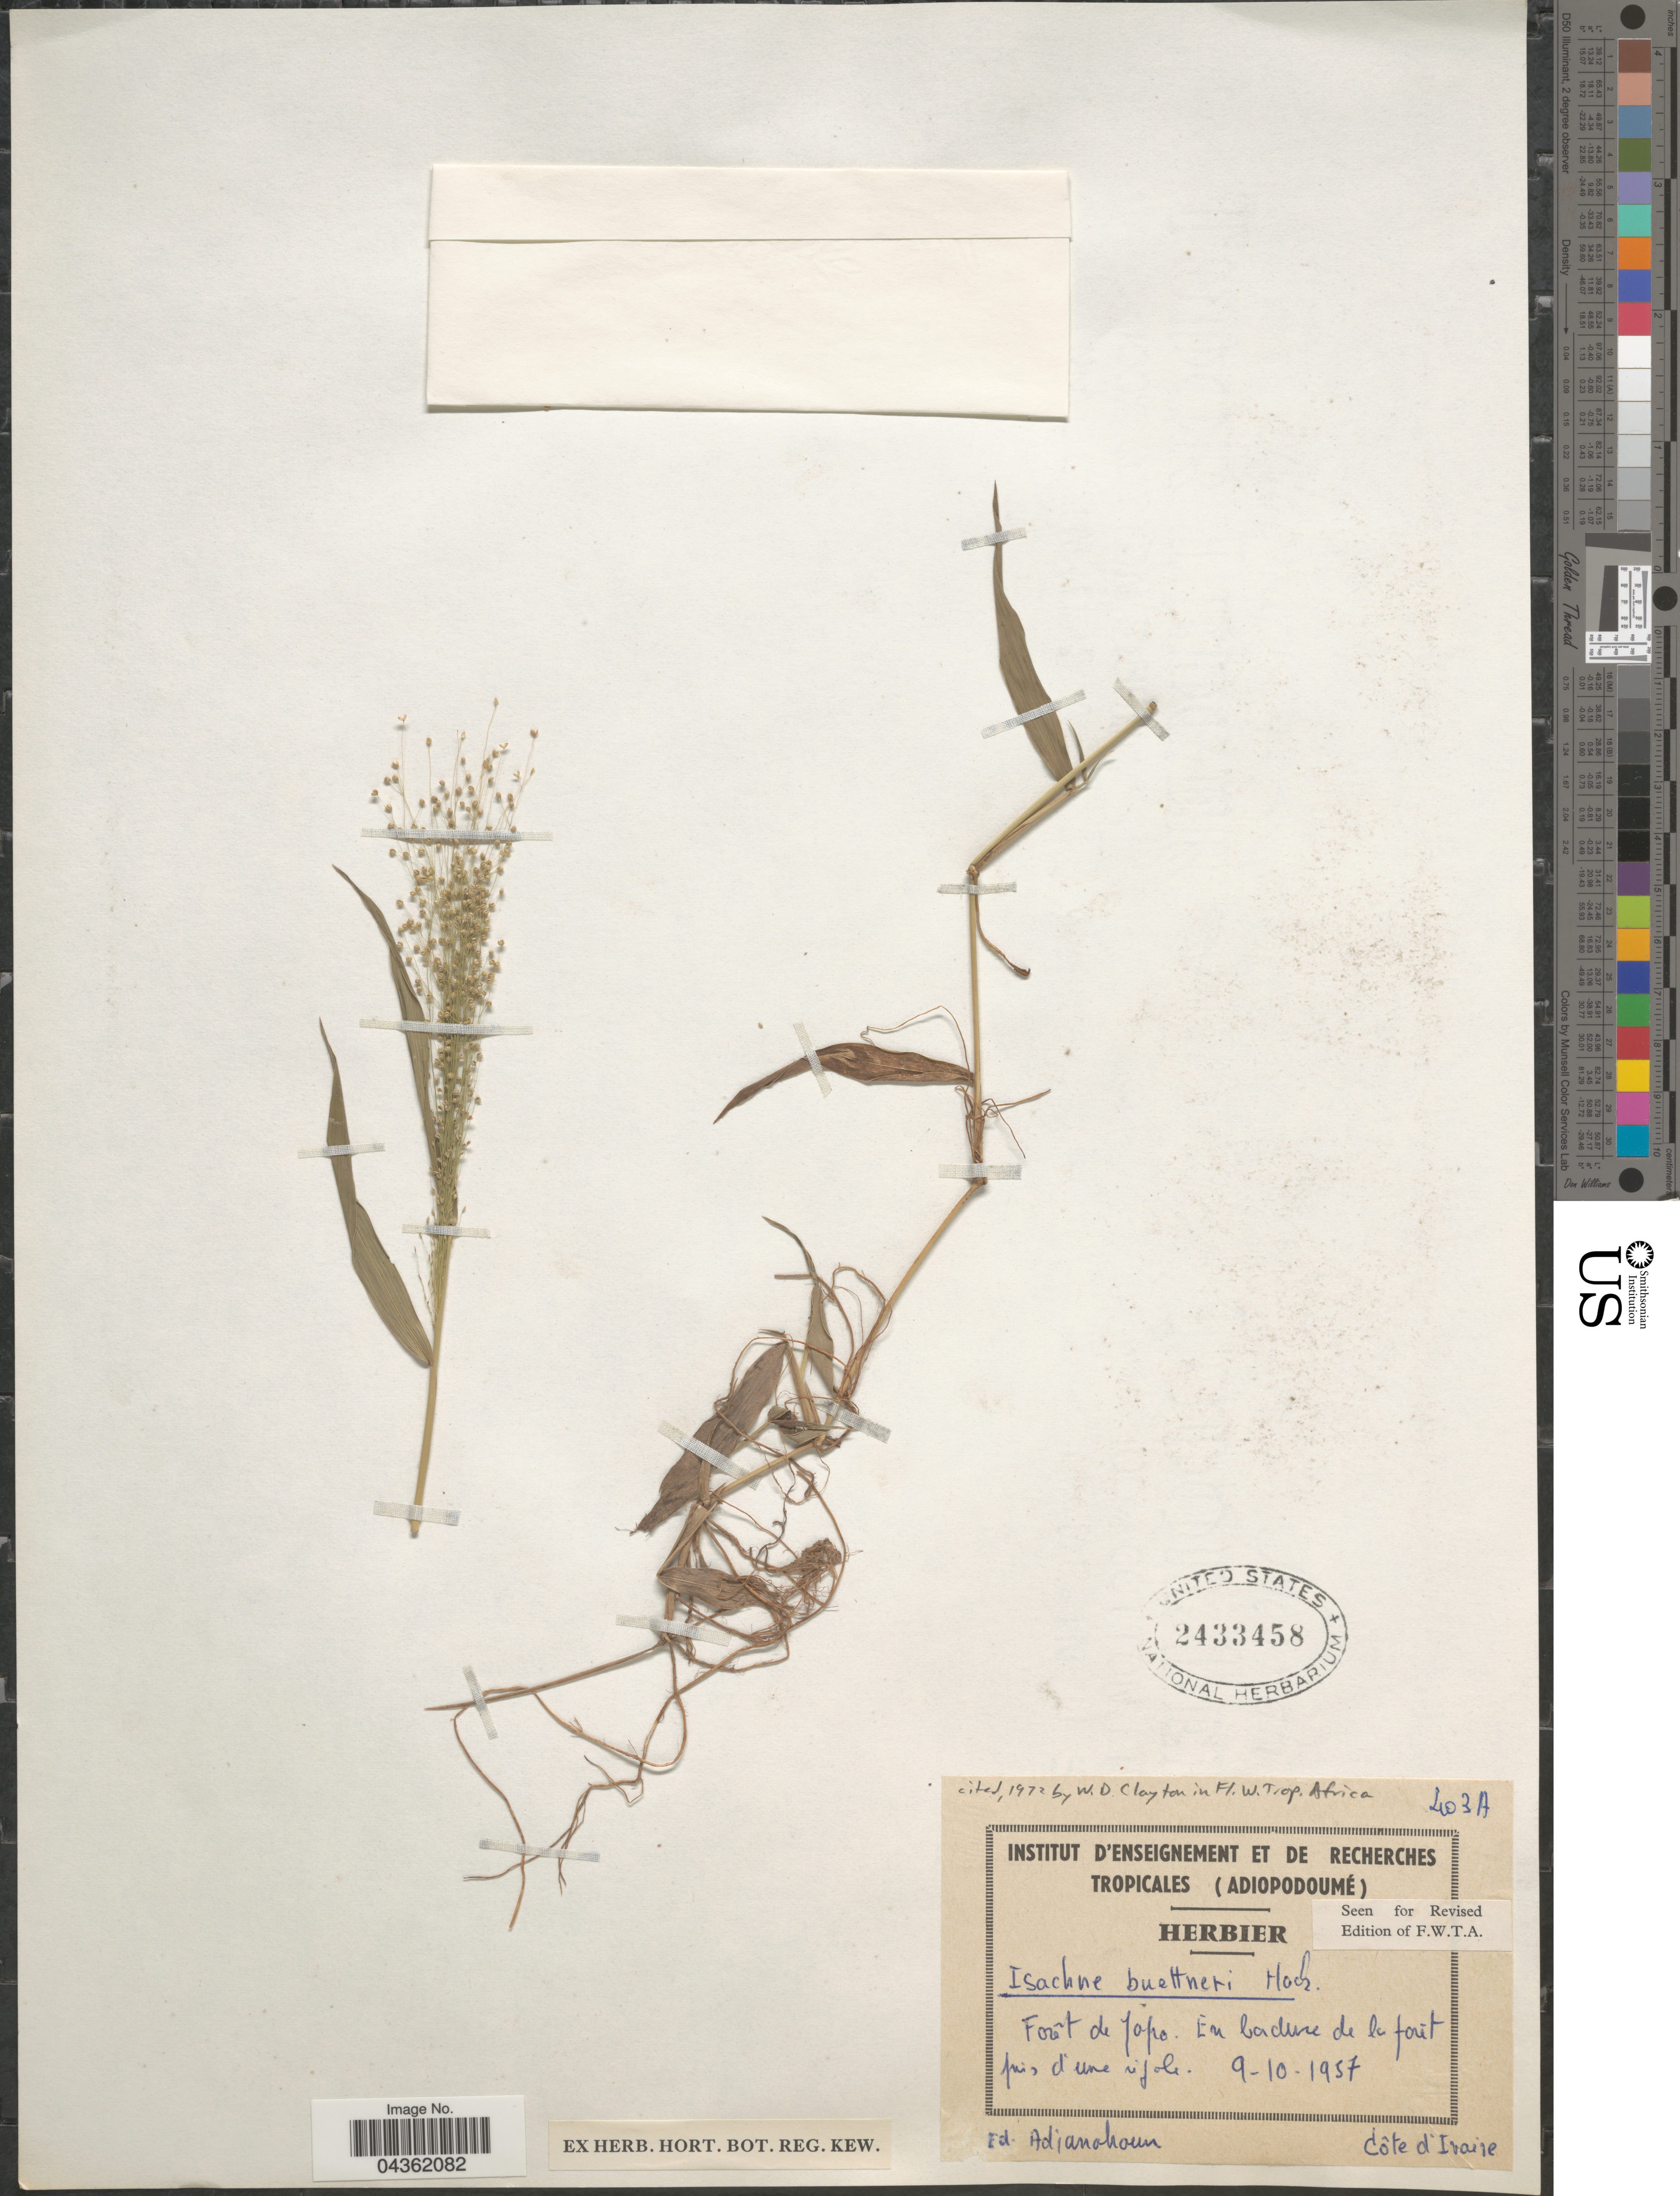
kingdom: Plantae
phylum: Tracheophyta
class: Liliopsida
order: Poales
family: Poaceae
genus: Isachne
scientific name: Isachne albens var. buettneri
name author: (Veldkamp & Buettm.) Veldkamp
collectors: E. Adjanohoun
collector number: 403A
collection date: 1957-10-09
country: Ivory Coast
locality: Forêt de Jope. Embadure de la forêt près d'une rigole. Côte d'Ivore.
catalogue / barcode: US 2433458